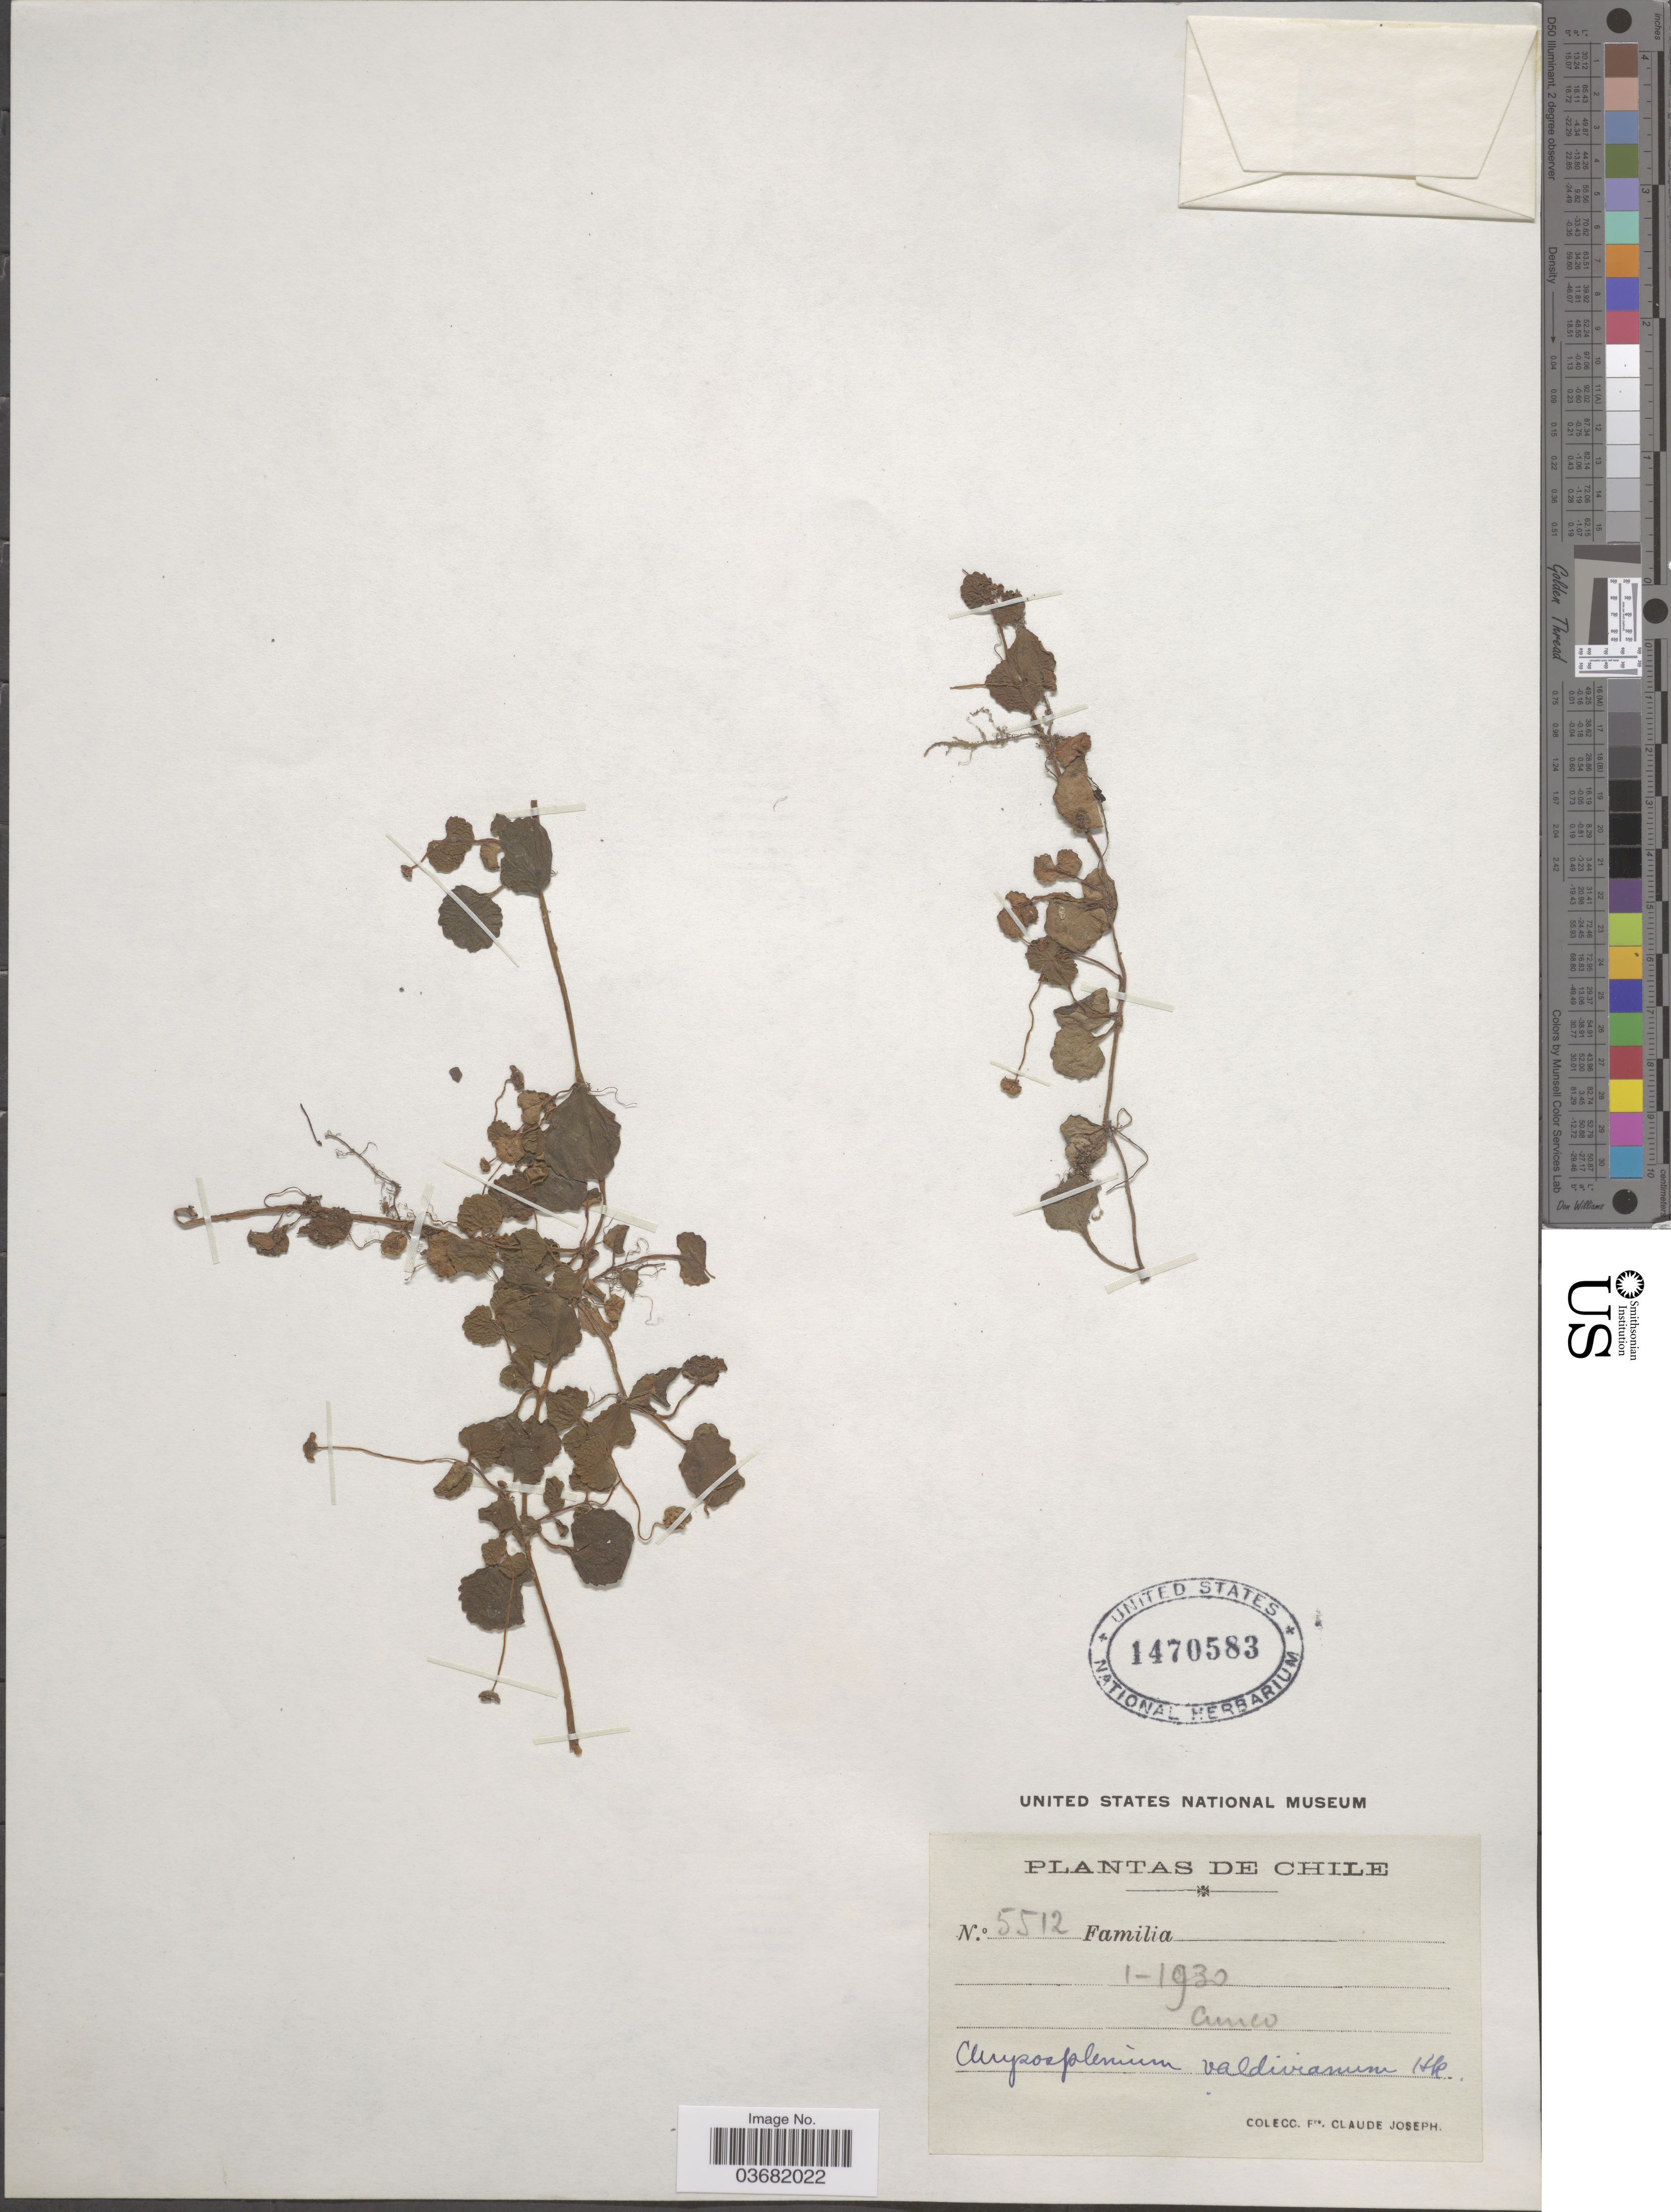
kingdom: Plantae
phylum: Tracheophyta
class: Magnoliopsida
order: Saxifragales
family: Saxifragaceae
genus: Chrysosplenium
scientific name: Chrysosplenium valdivicum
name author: Hook.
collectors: Bro. Claude-Joseph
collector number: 5512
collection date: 1930-01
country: Chile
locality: Cunco.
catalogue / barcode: US 1470583